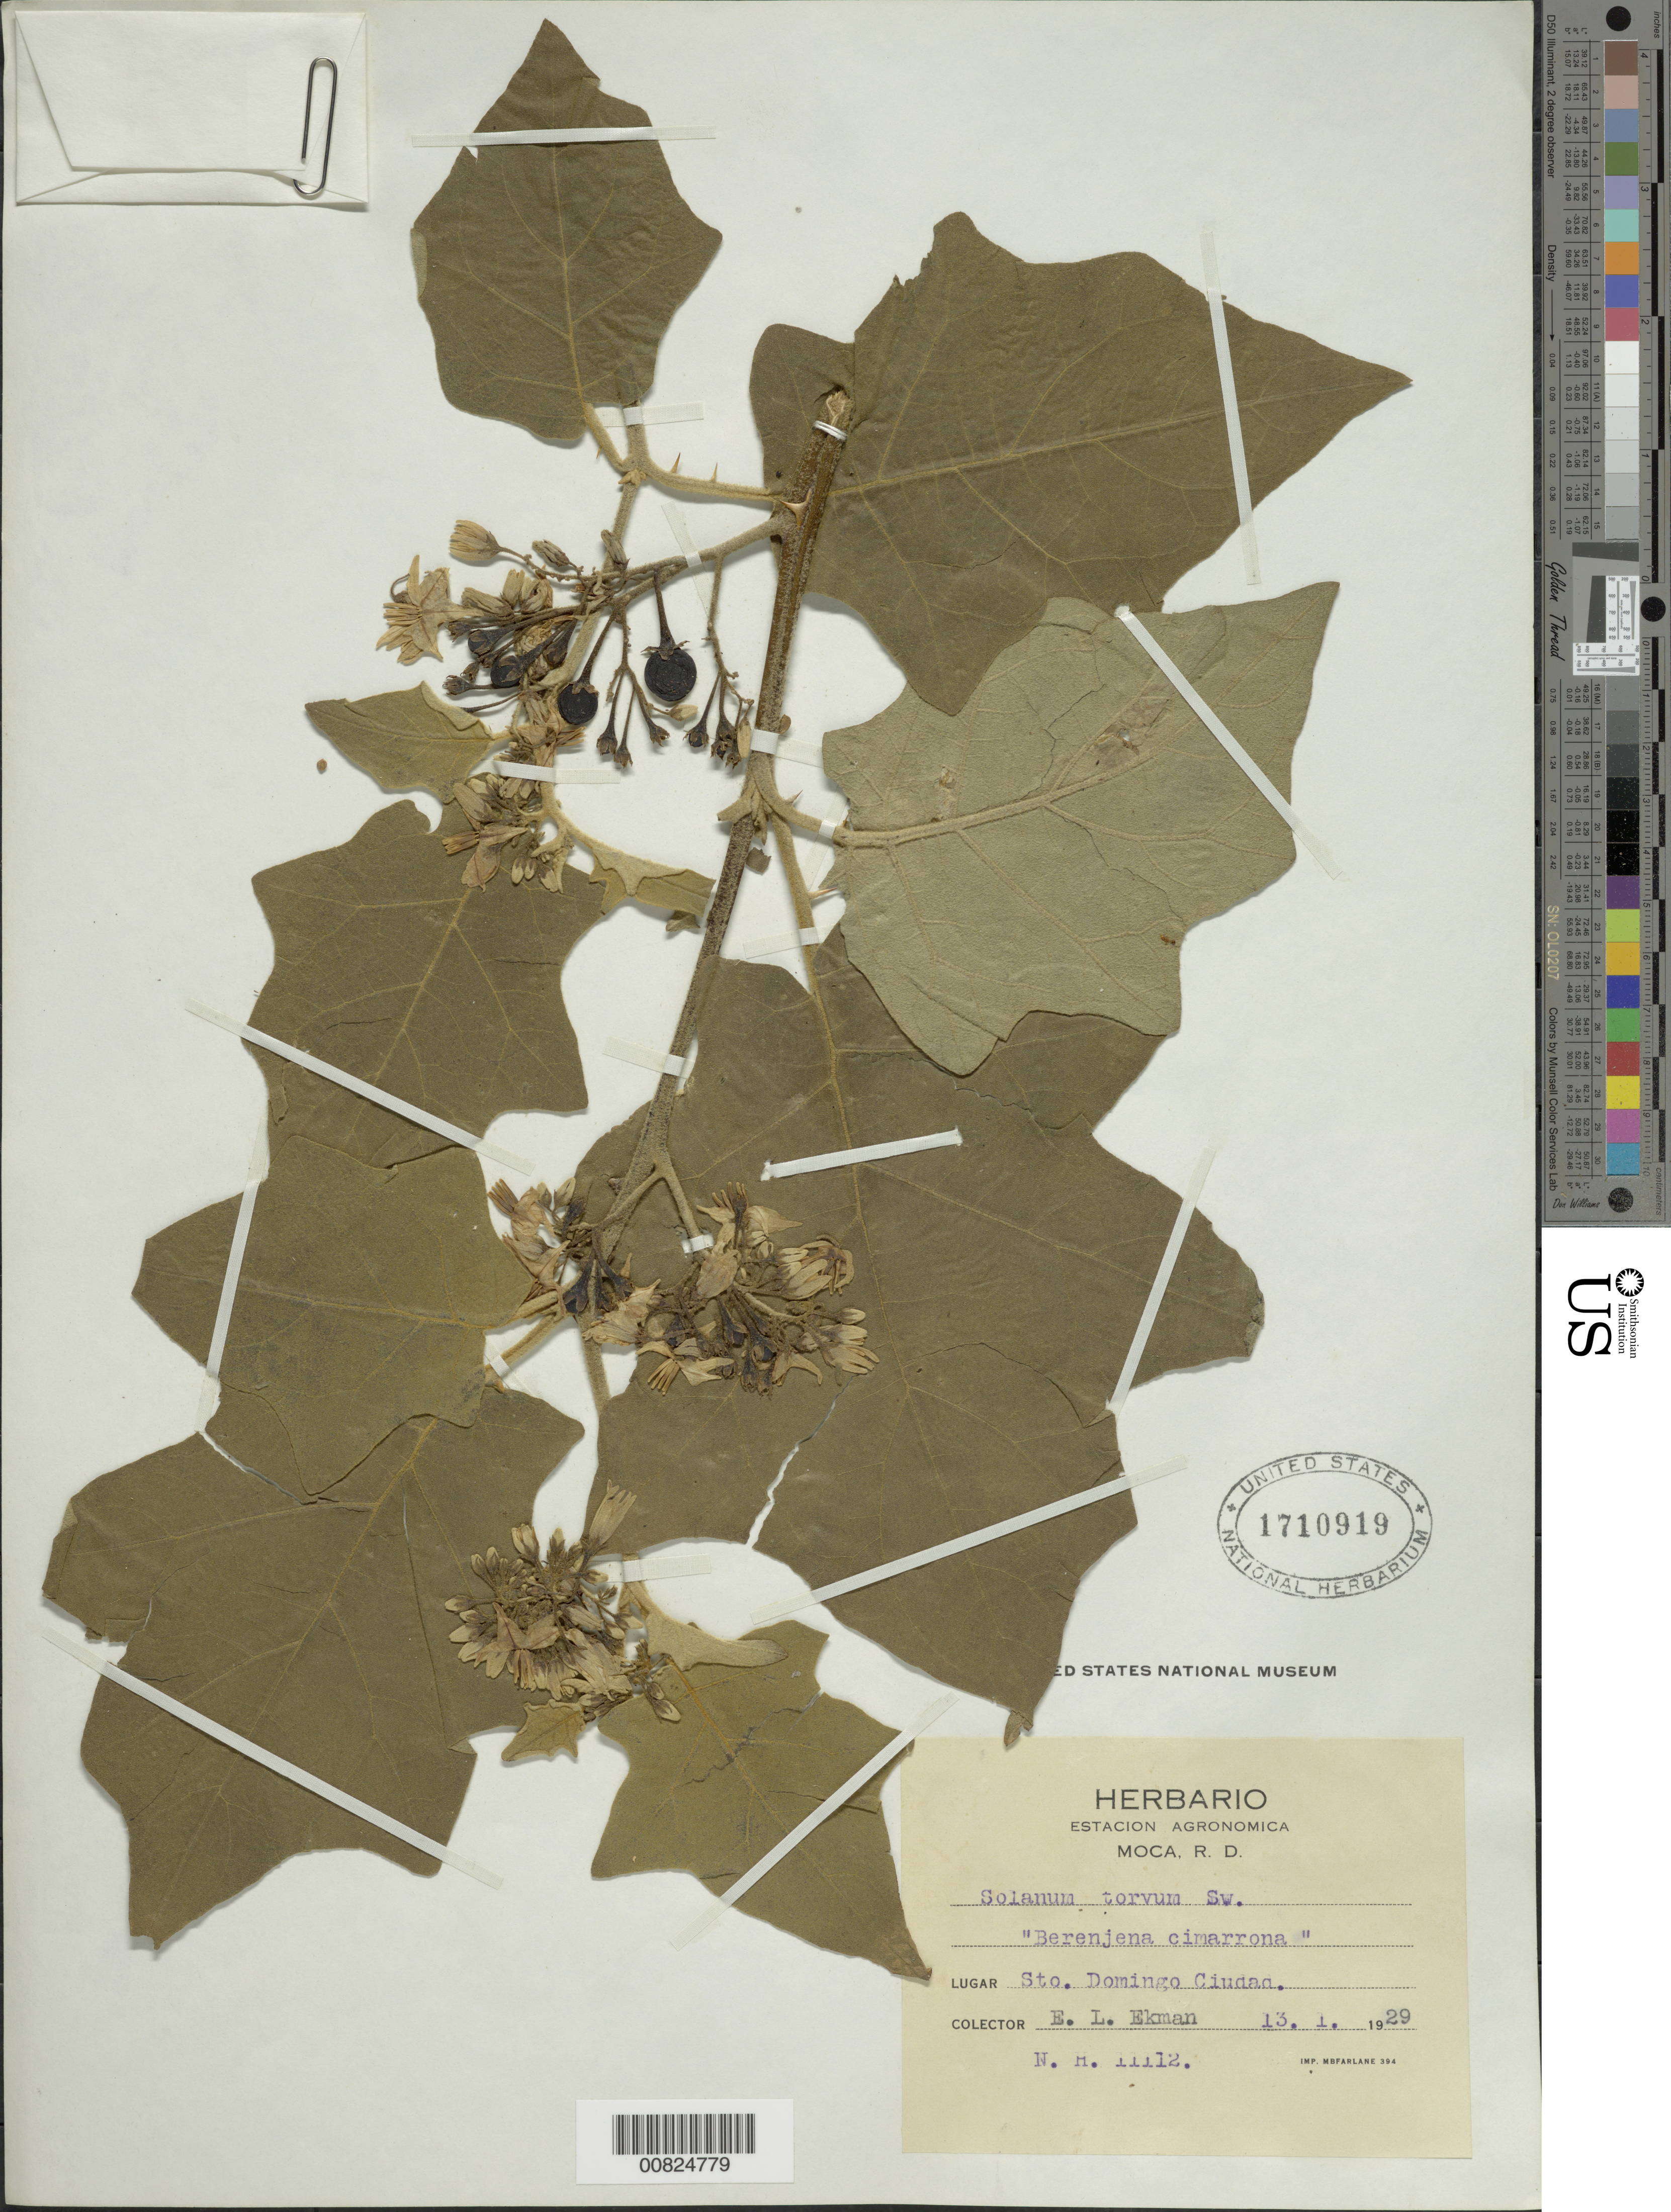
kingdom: Plantae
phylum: Tracheophyta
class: Magnoliopsida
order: Solanales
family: Solanaceae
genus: Solanum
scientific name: Solanum torvum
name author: Sw.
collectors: E. L. Ekman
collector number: H 11112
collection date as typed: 13 Jan 1929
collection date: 1929-01-13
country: Dominican Republic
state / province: Distrito Nacional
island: Hispaniola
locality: Ciudad Santo Domingo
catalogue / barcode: US 1710919